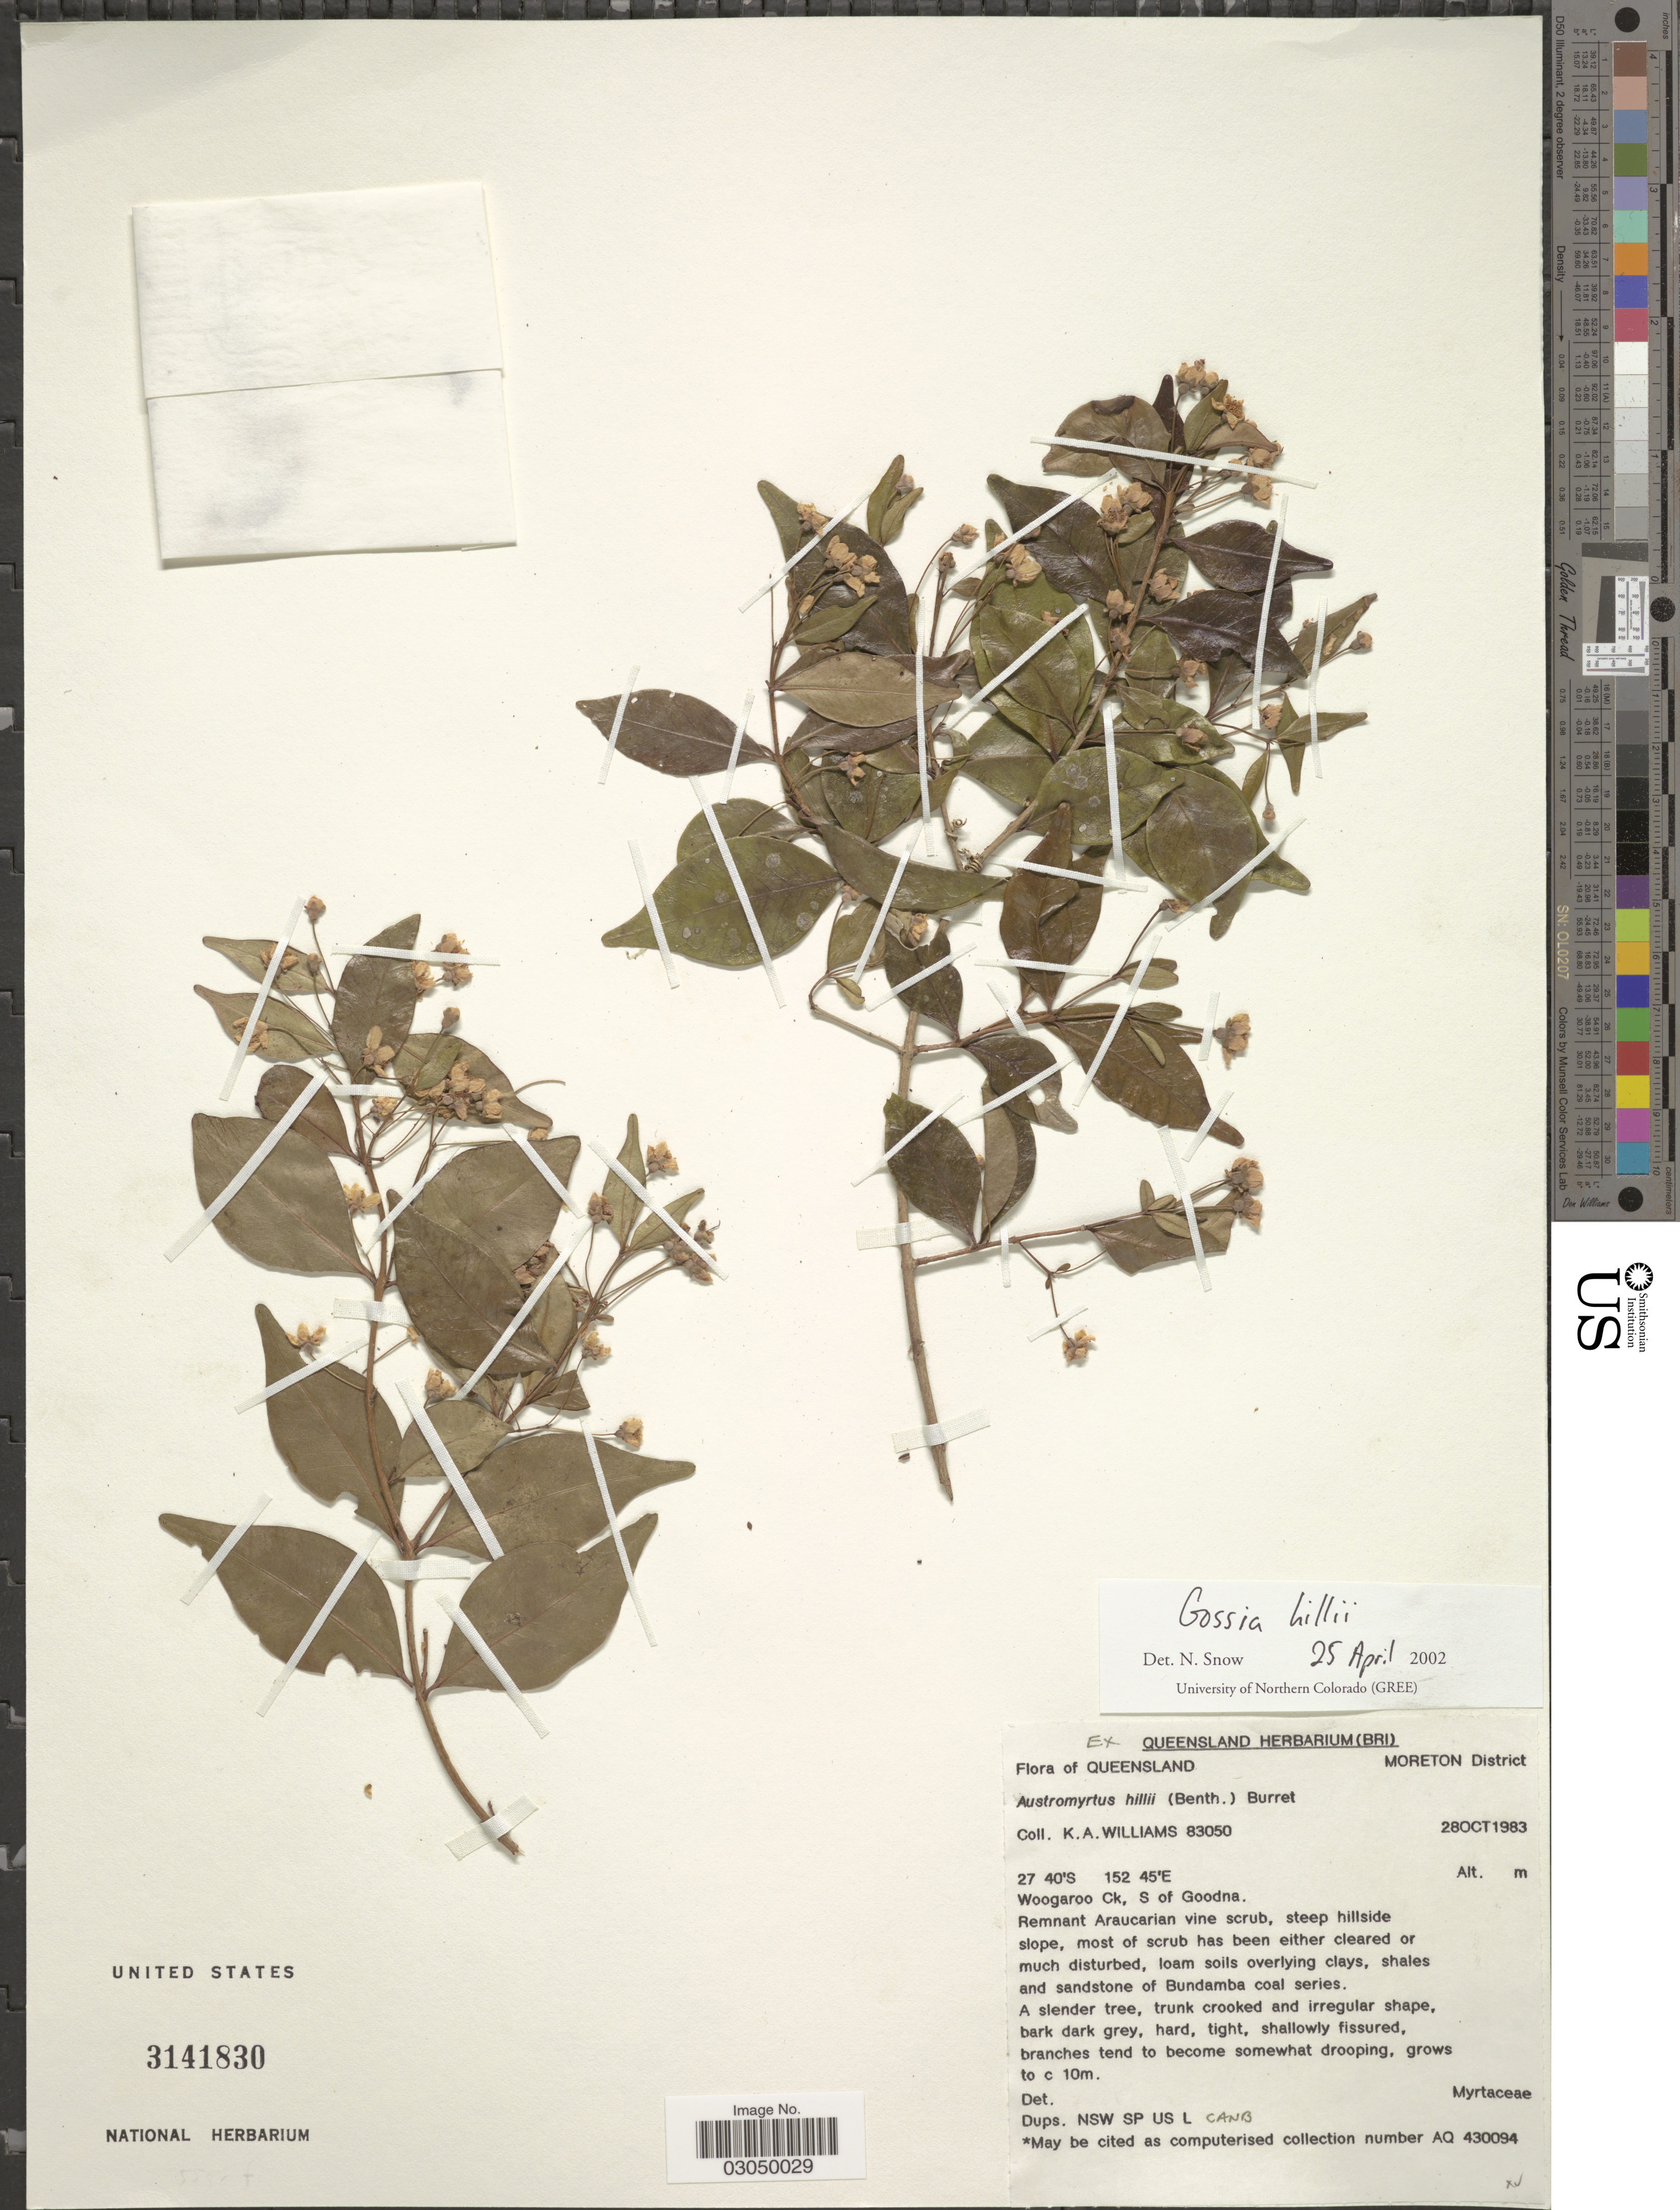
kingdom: Plantae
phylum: Tracheophyta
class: Magnoliopsida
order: Myrtales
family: Myrtaceae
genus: Gossia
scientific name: Gossia hillii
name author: (Benth.) N. Snow & Guymer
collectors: K. Williams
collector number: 83050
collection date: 1983-10-28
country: Australia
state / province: Queensland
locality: Moreton District. Woogaroo Ck, S of Goodna.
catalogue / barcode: US 3141830